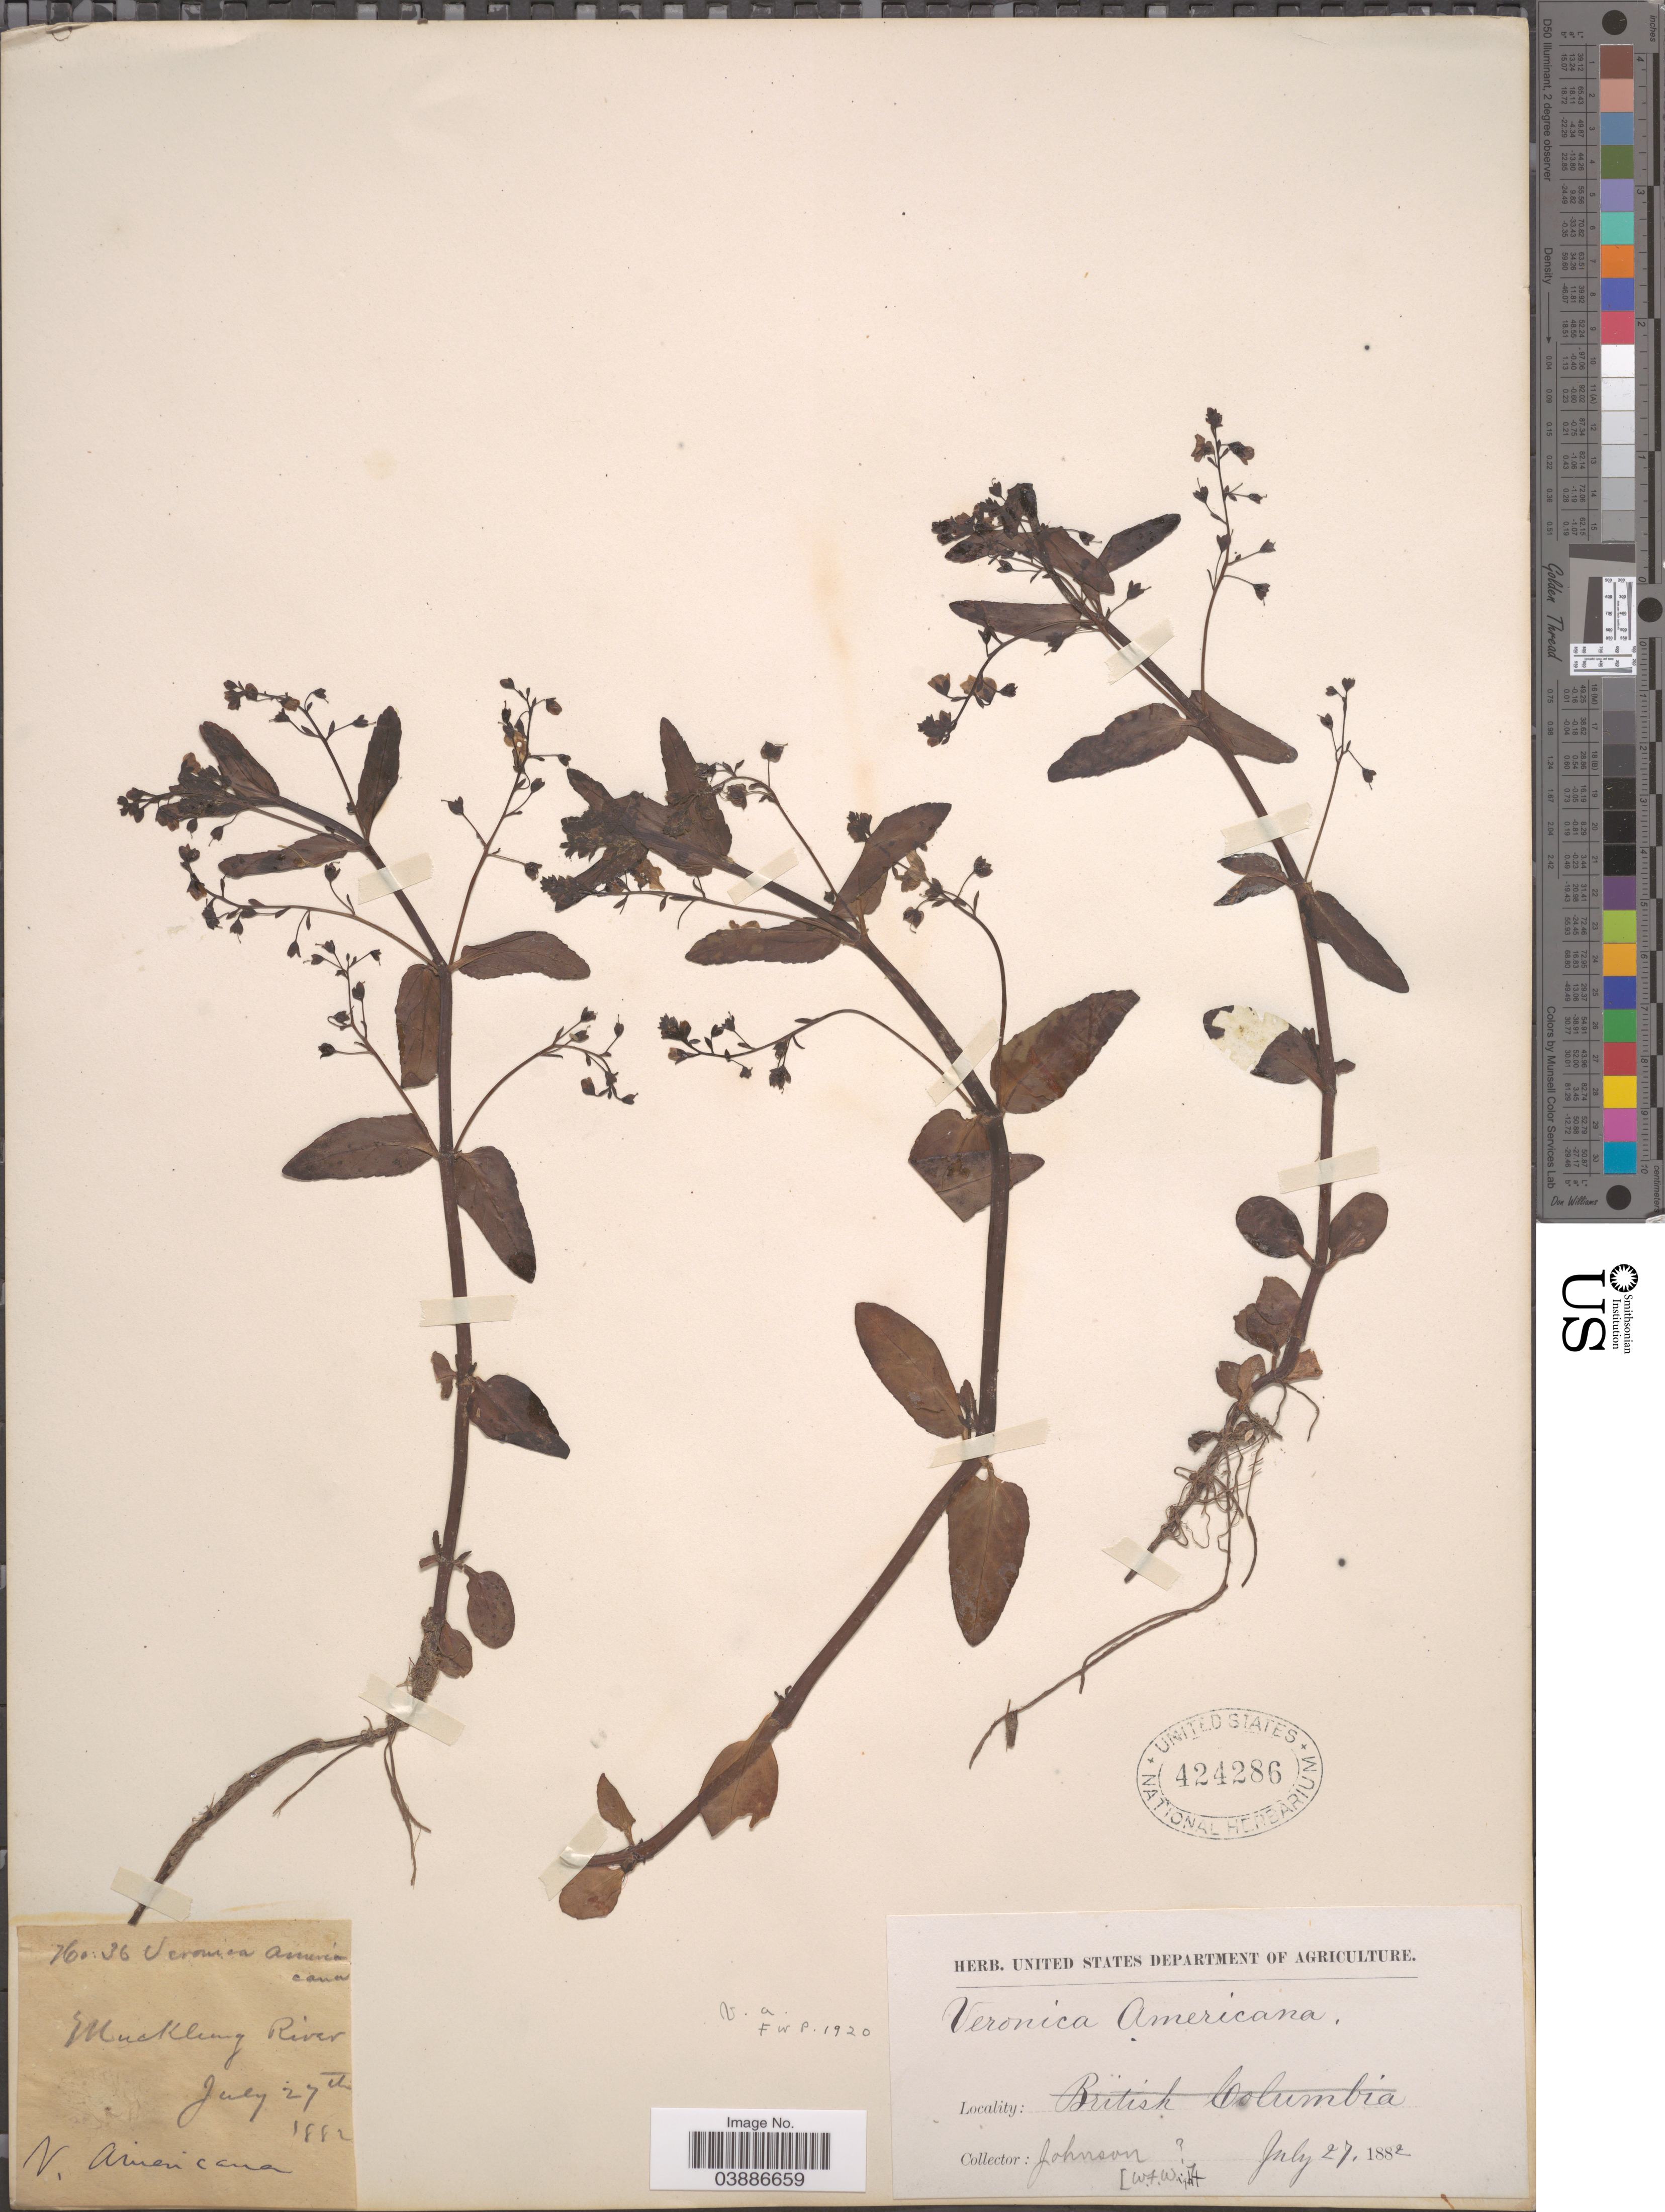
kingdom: Plantae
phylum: Tracheophyta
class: Magnoliopsida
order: Lamiales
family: Plantaginaceae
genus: Veronica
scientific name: Veronica americana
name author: Schwein. ex Benth.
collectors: -- Johnson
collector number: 36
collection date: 1882-07-27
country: United States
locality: Mucklung River.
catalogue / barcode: US 424286